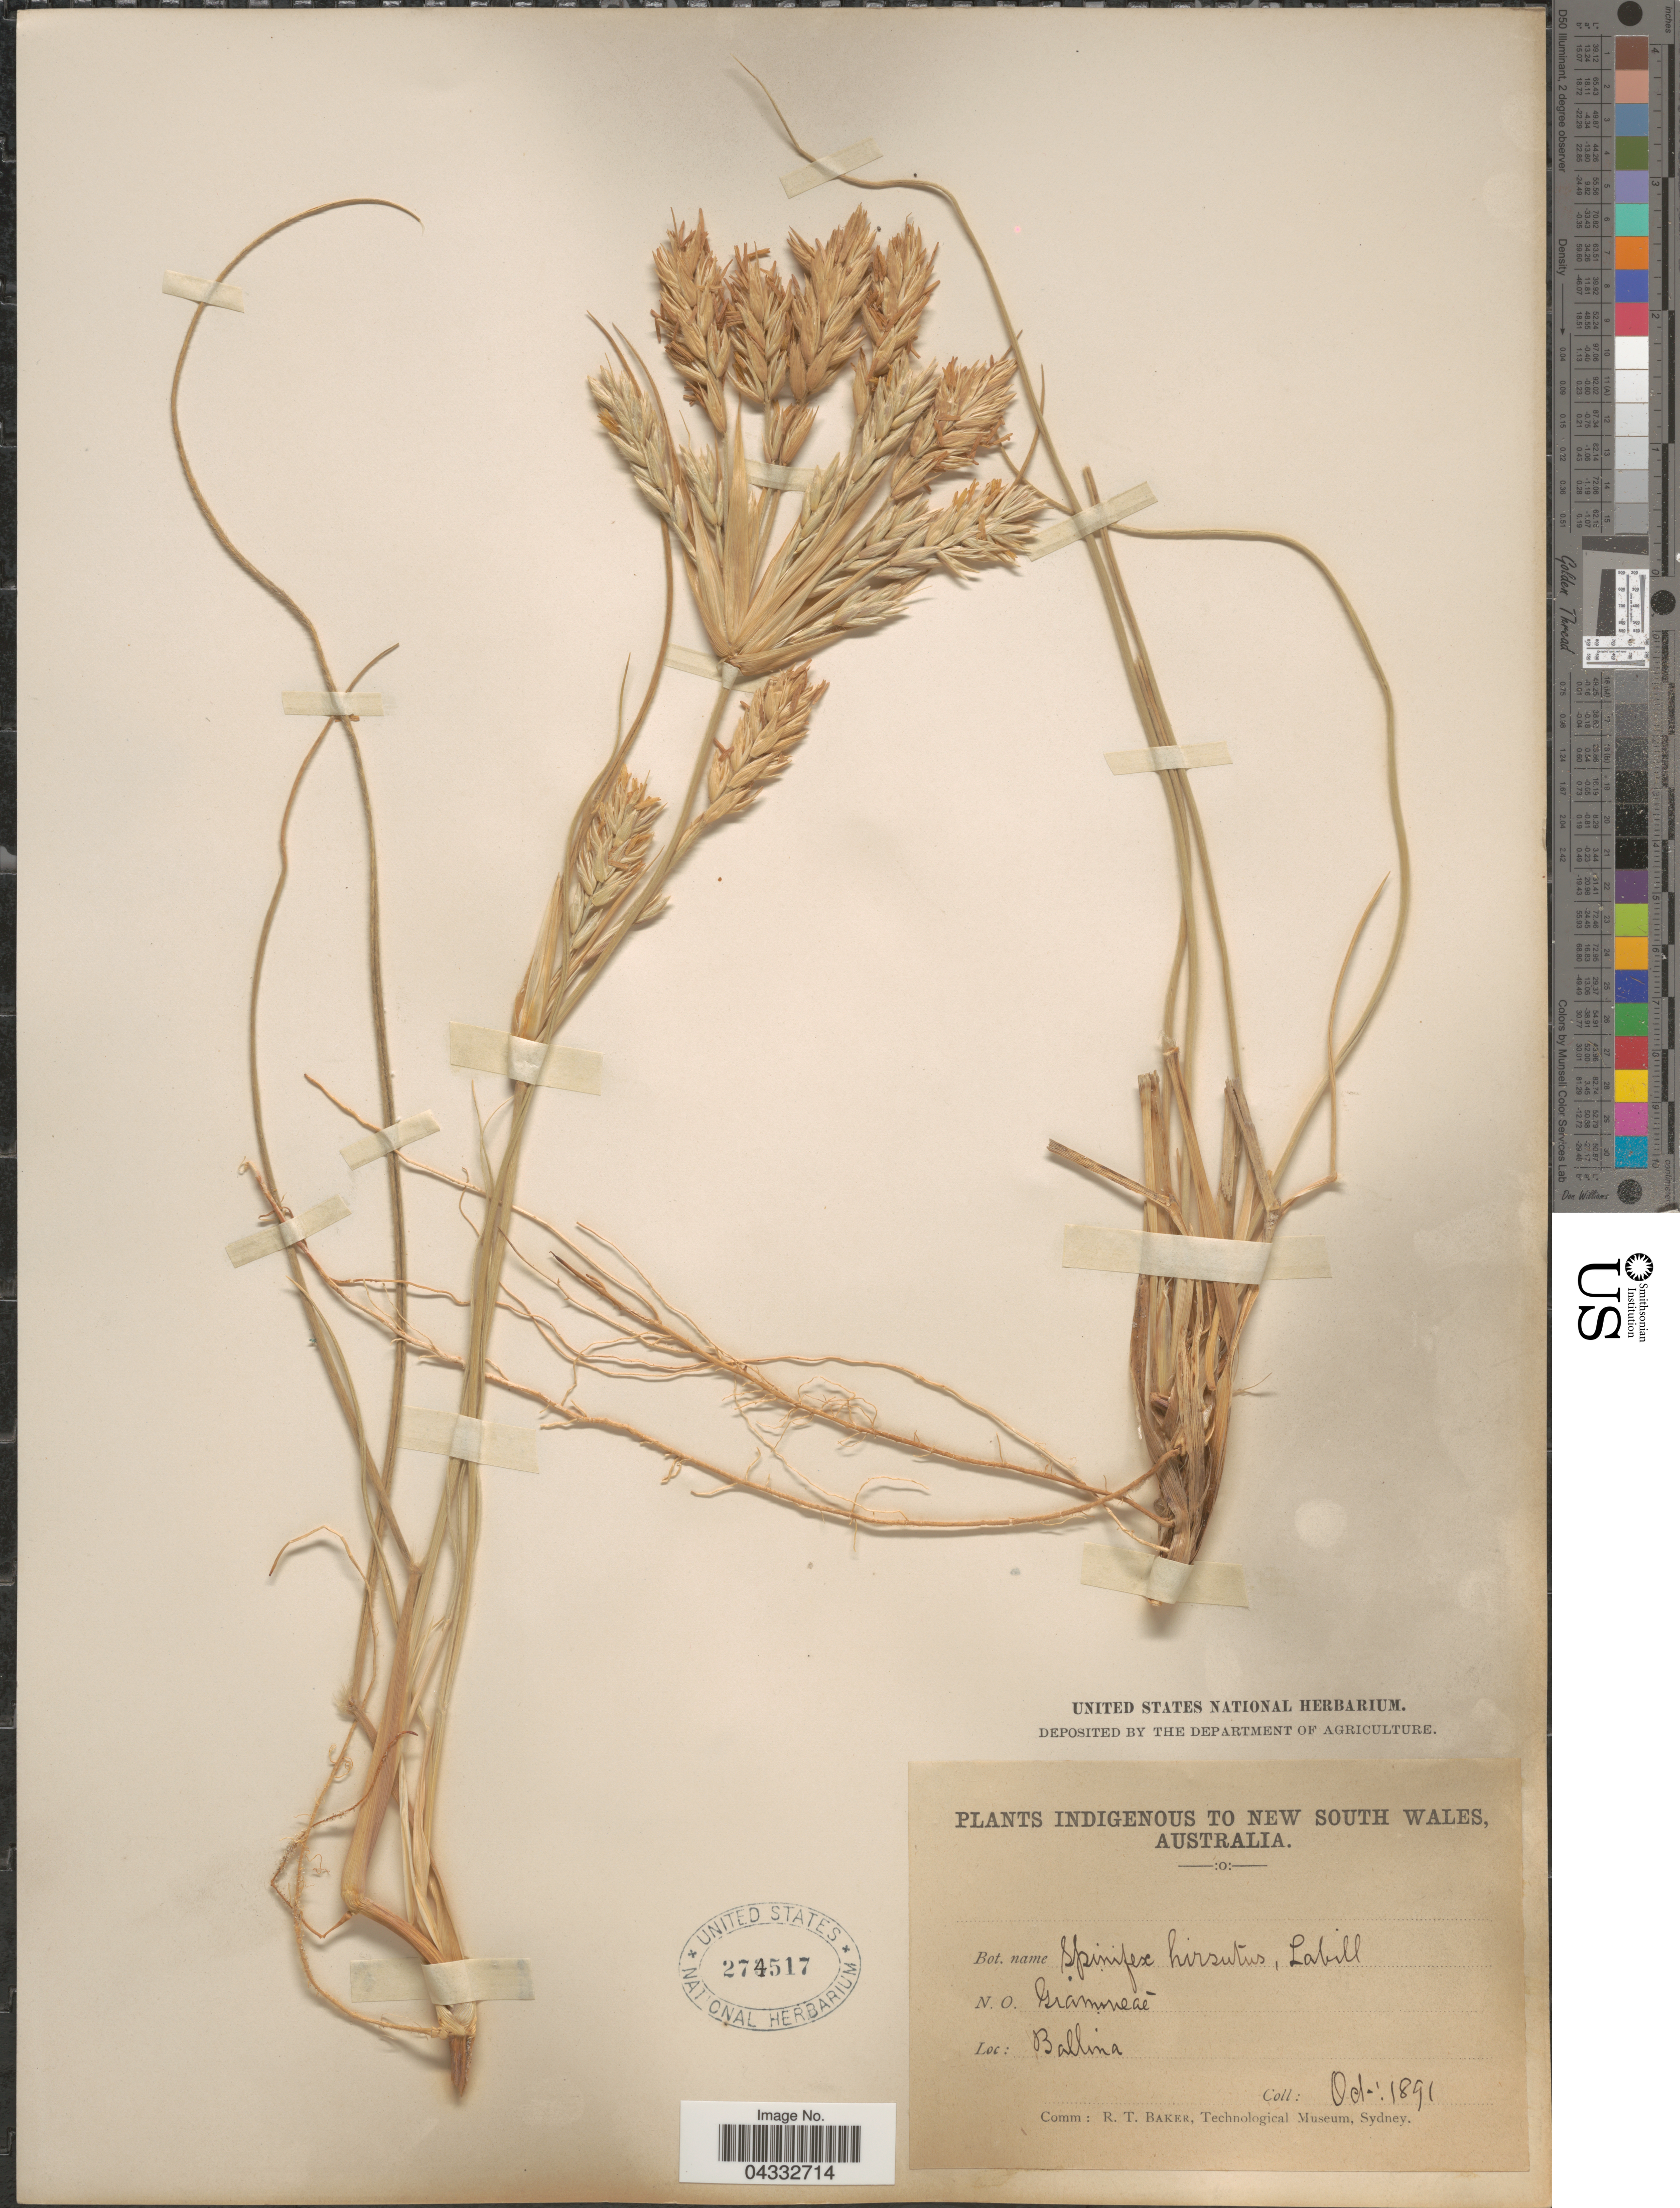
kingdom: Plantae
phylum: Tracheophyta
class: Liliopsida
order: Poales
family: Poaceae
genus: Spinifex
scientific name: Spinifex hirsutus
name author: Labill.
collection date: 1891-10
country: Australia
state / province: New South Wales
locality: Ballina.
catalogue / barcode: US 274517